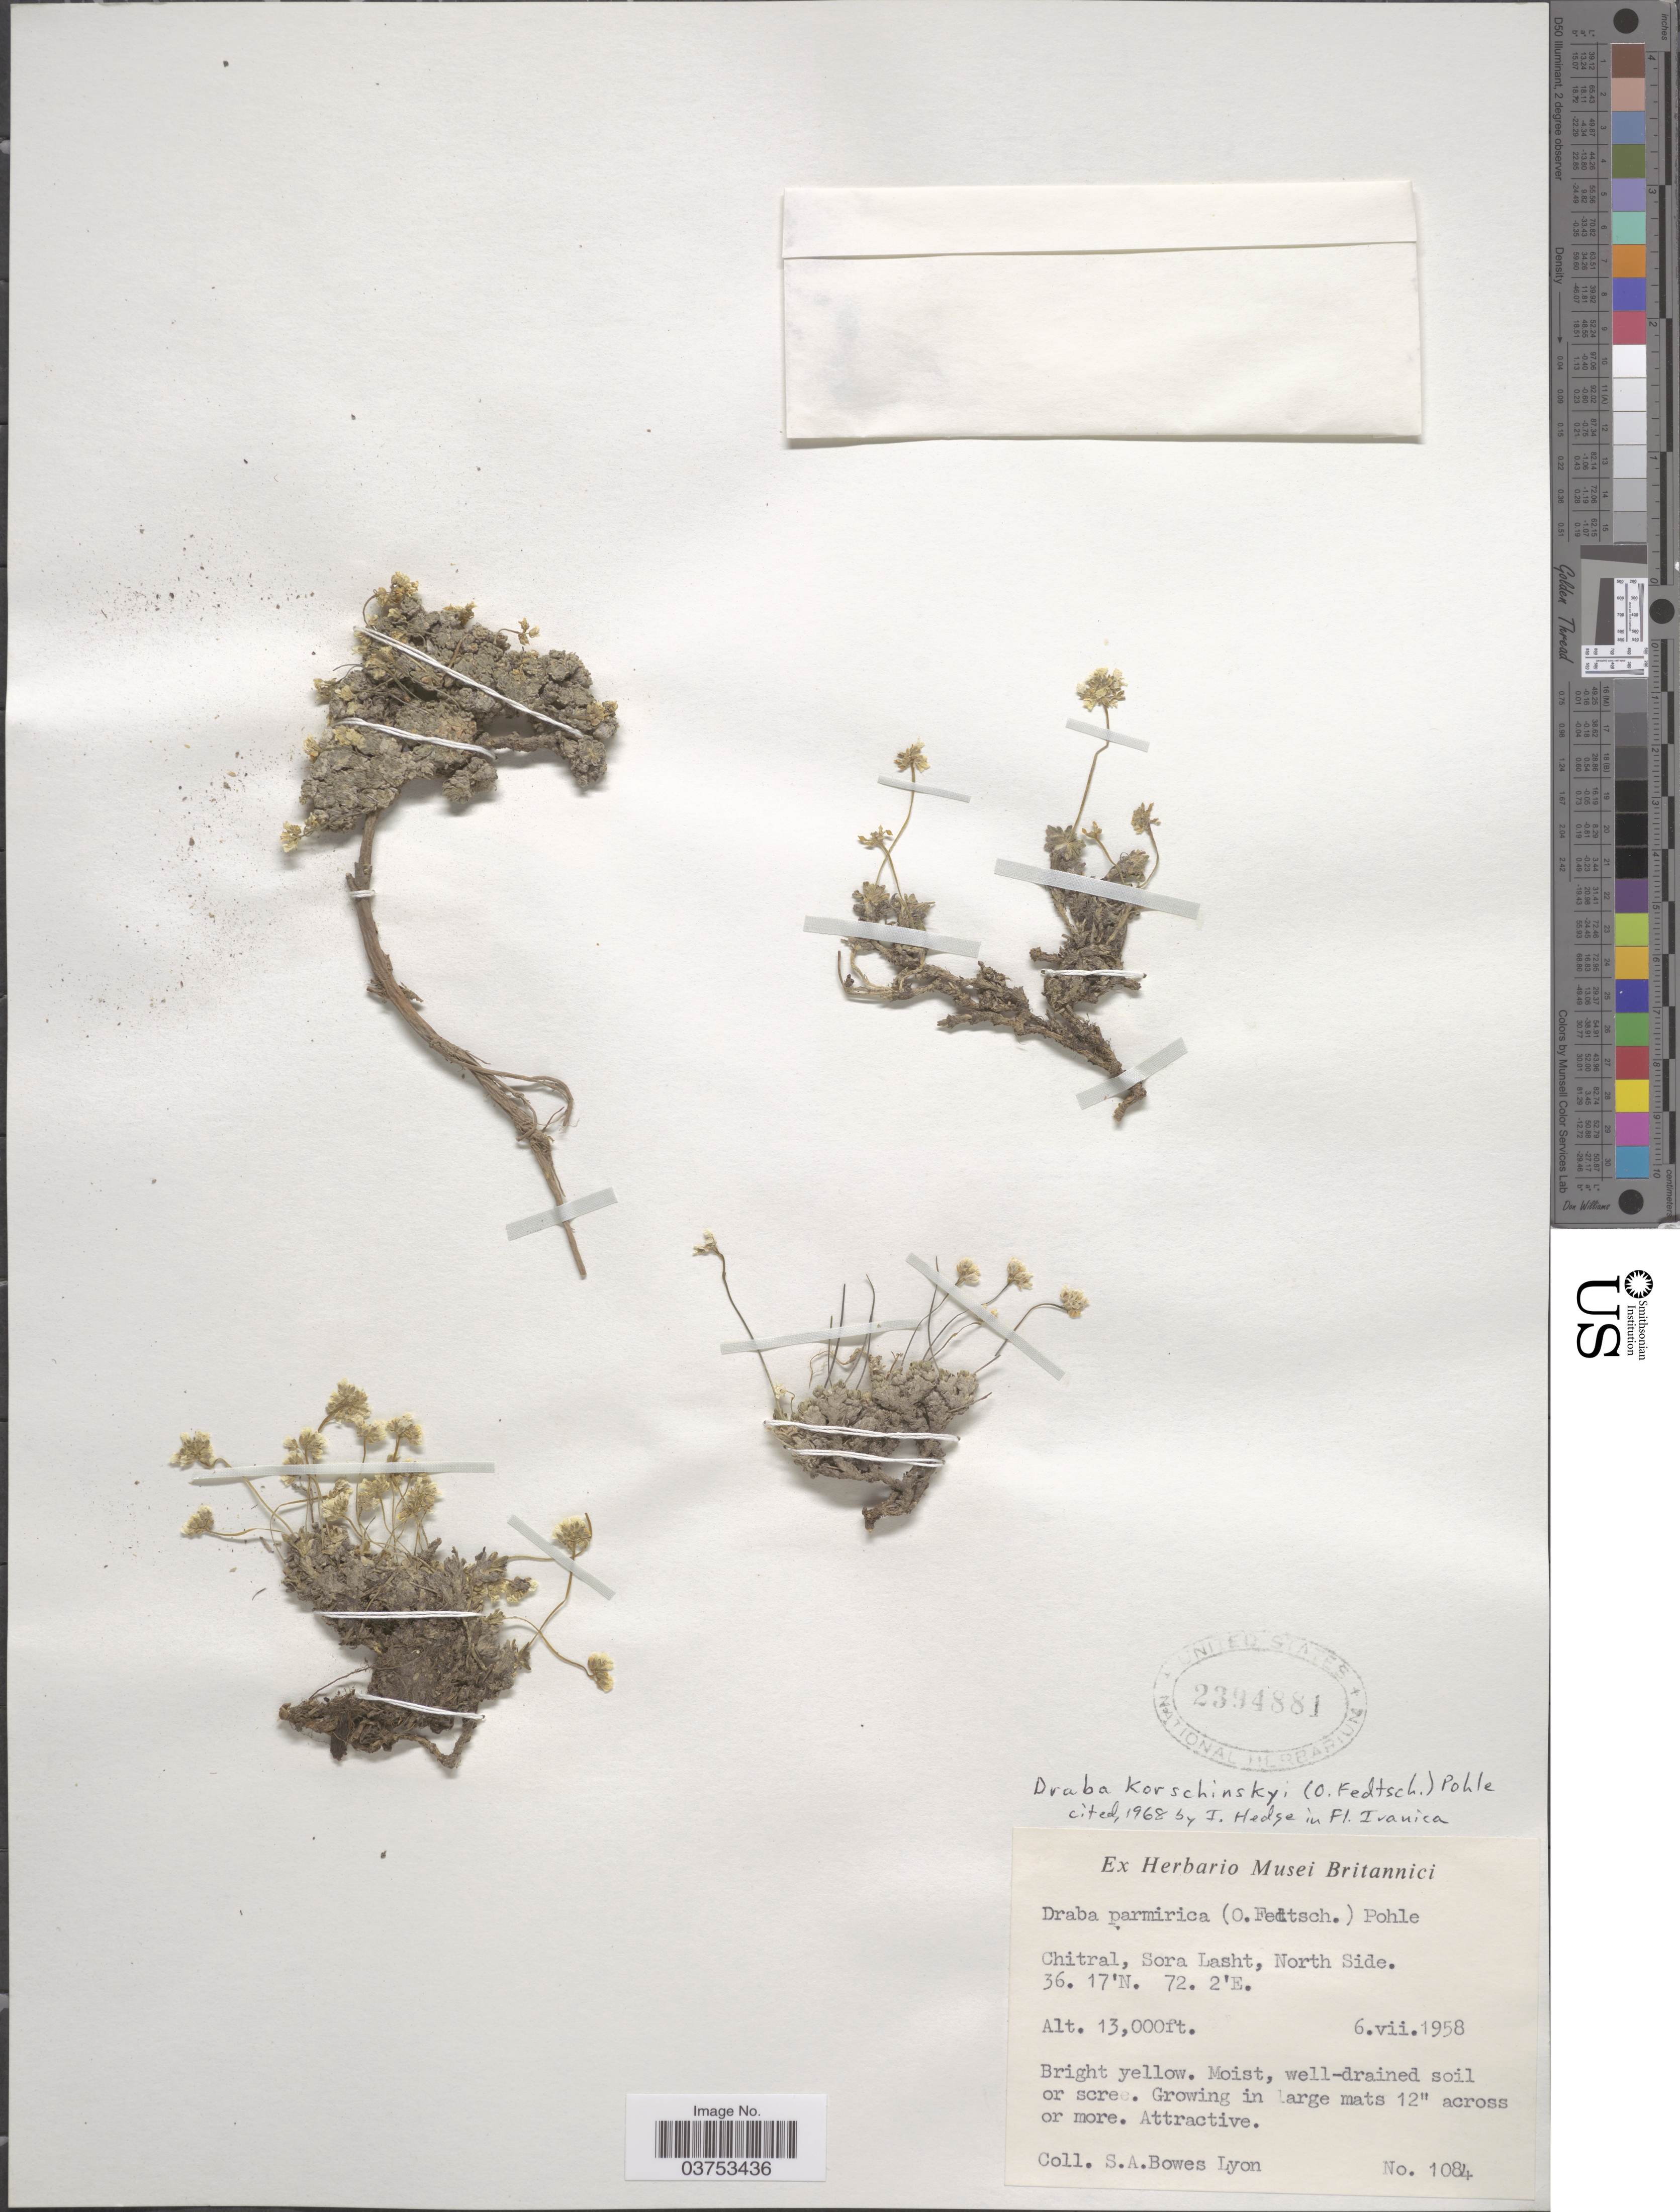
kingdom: Plantae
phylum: Tracheophyta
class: Magnoliopsida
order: Brassicales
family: Brassicaceae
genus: Draba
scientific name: Draba korschinskyi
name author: (O. Fedtsch.) Pohle ex O. Fedtsch.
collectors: S. Bowes Lyon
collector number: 1084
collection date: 1958-07-06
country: Pakistan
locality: Chitral, Sora Lasht, North Side.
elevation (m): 3962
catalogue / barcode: US 2394881